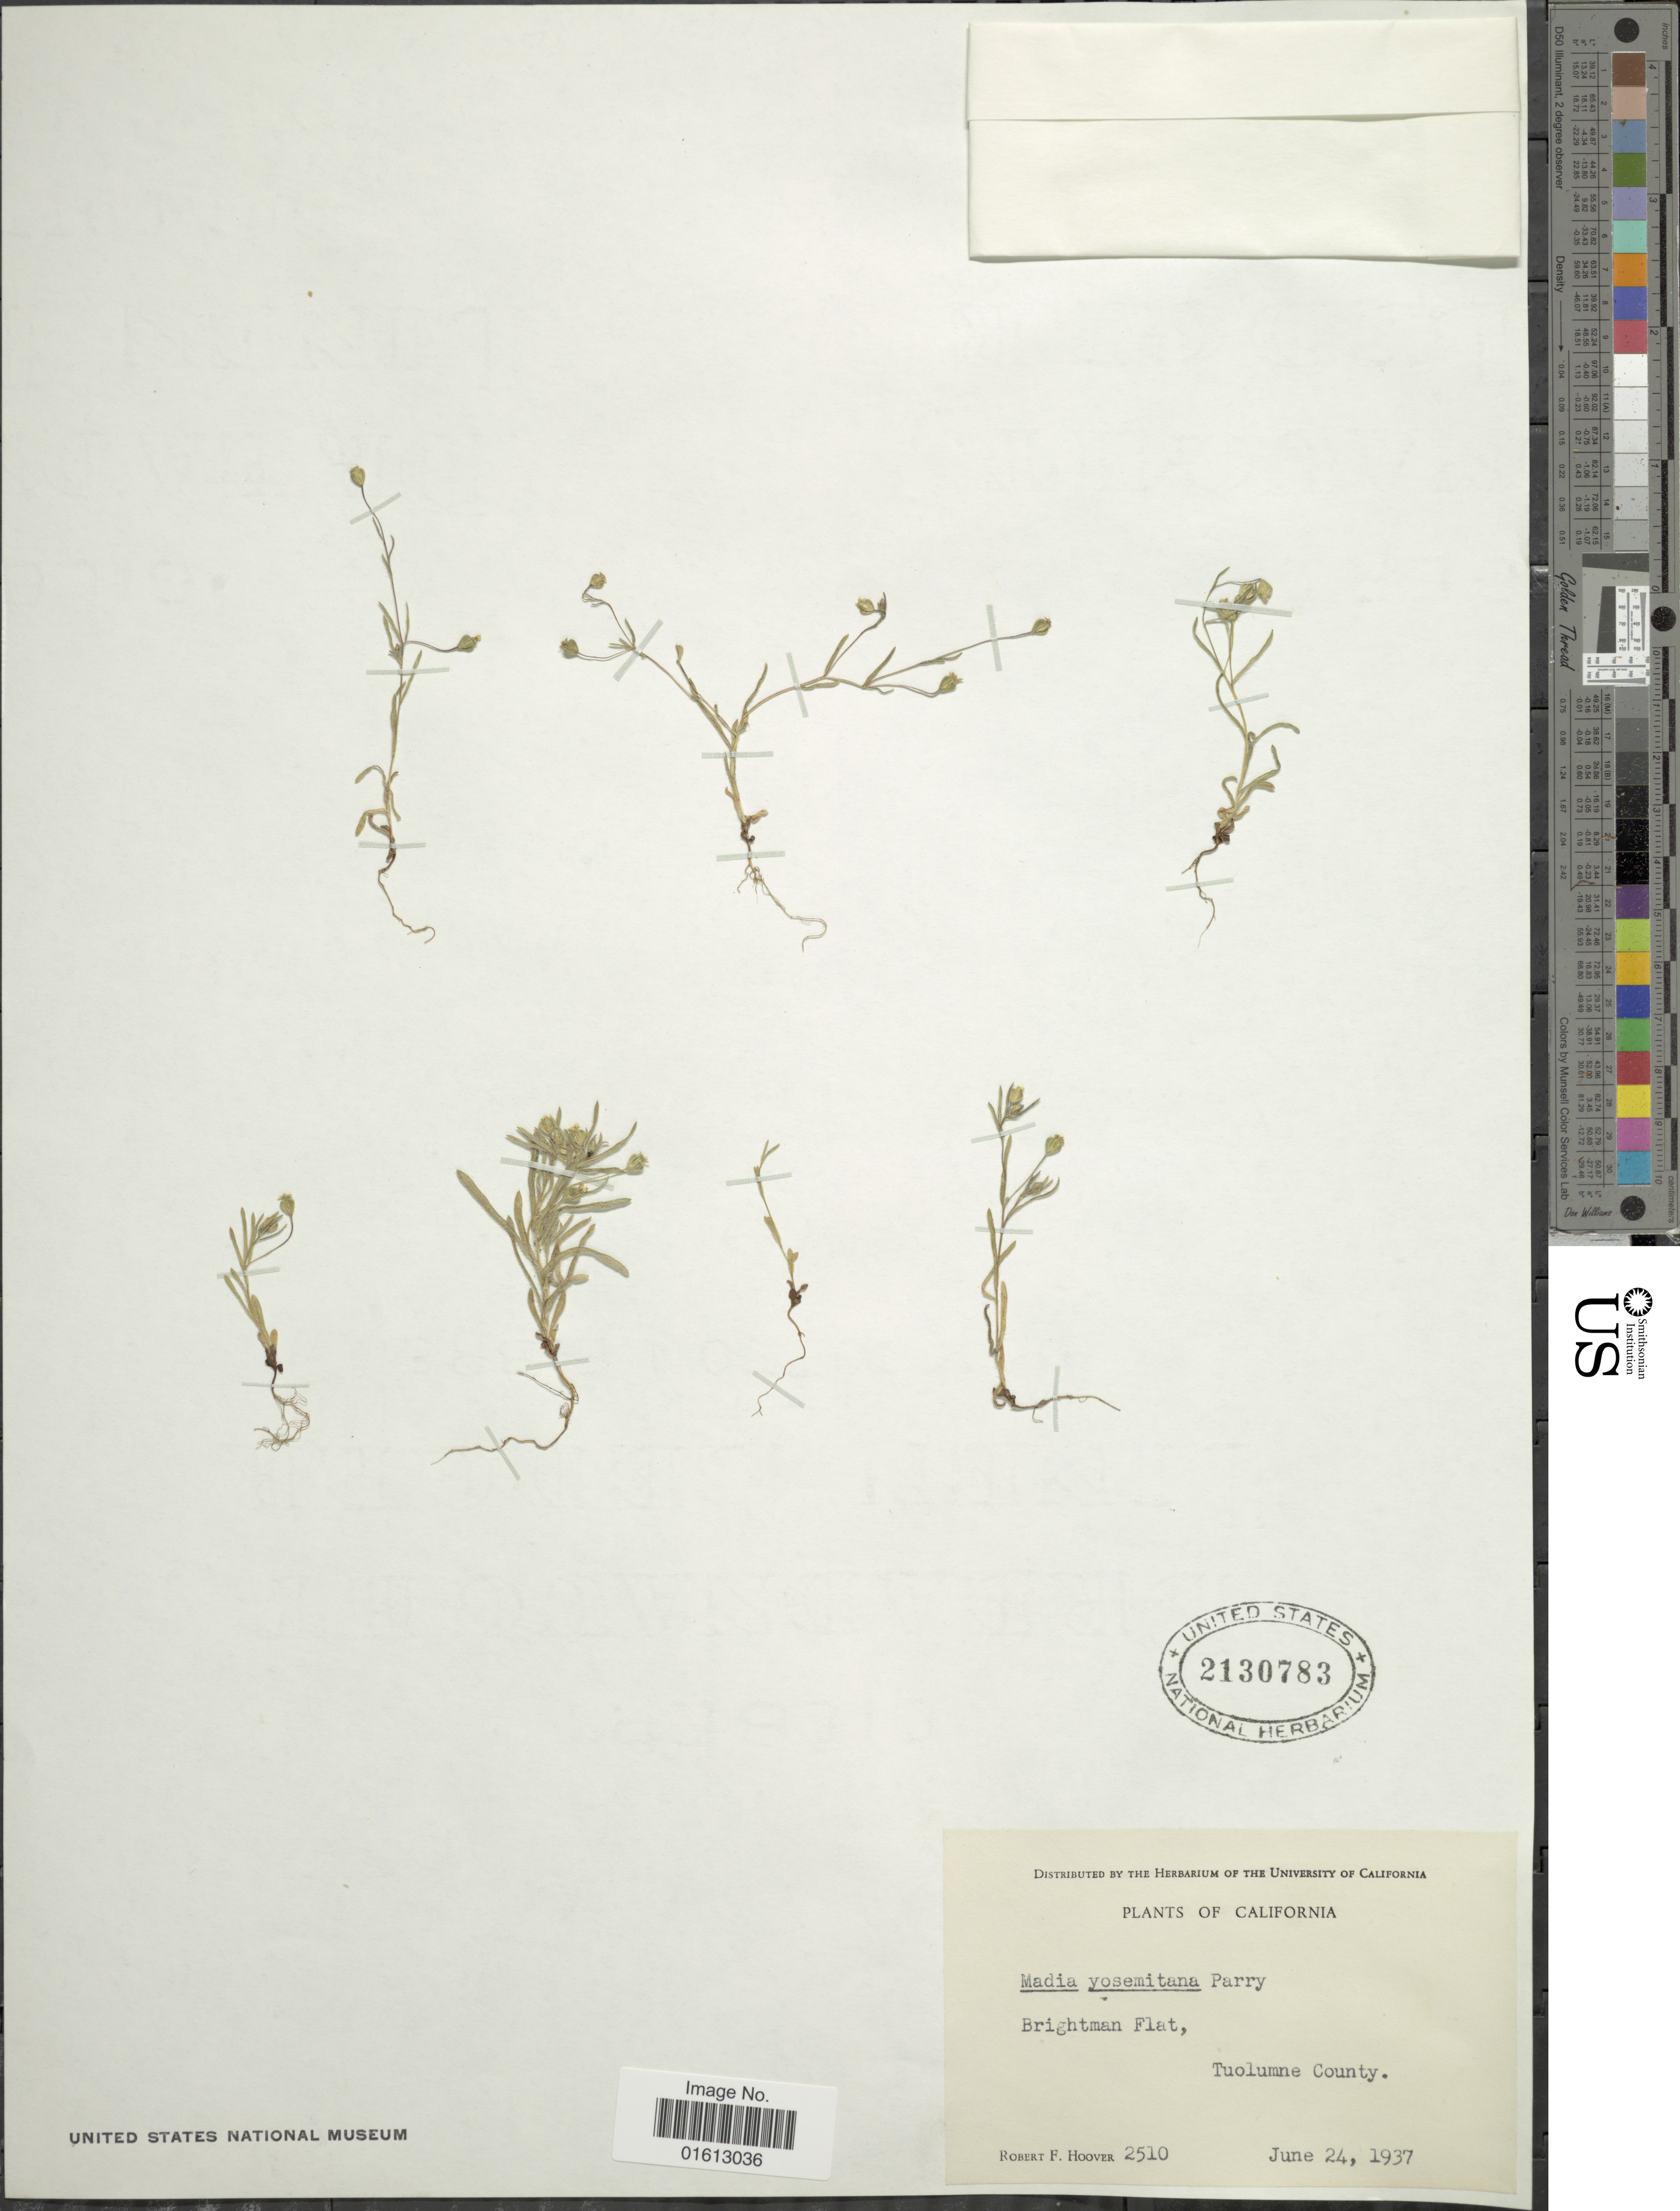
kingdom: Plantae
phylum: Tracheophyta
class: Magnoliopsida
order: Asterales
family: Asteraceae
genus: Madia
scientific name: Madia yosemitana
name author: Parry ex A. Gray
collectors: R. F. Hoover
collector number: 2510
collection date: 1937-06-24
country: United States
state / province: California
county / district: Tuolumne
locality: California, Brightman Flat, Tuolumne County.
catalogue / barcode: US 2130783